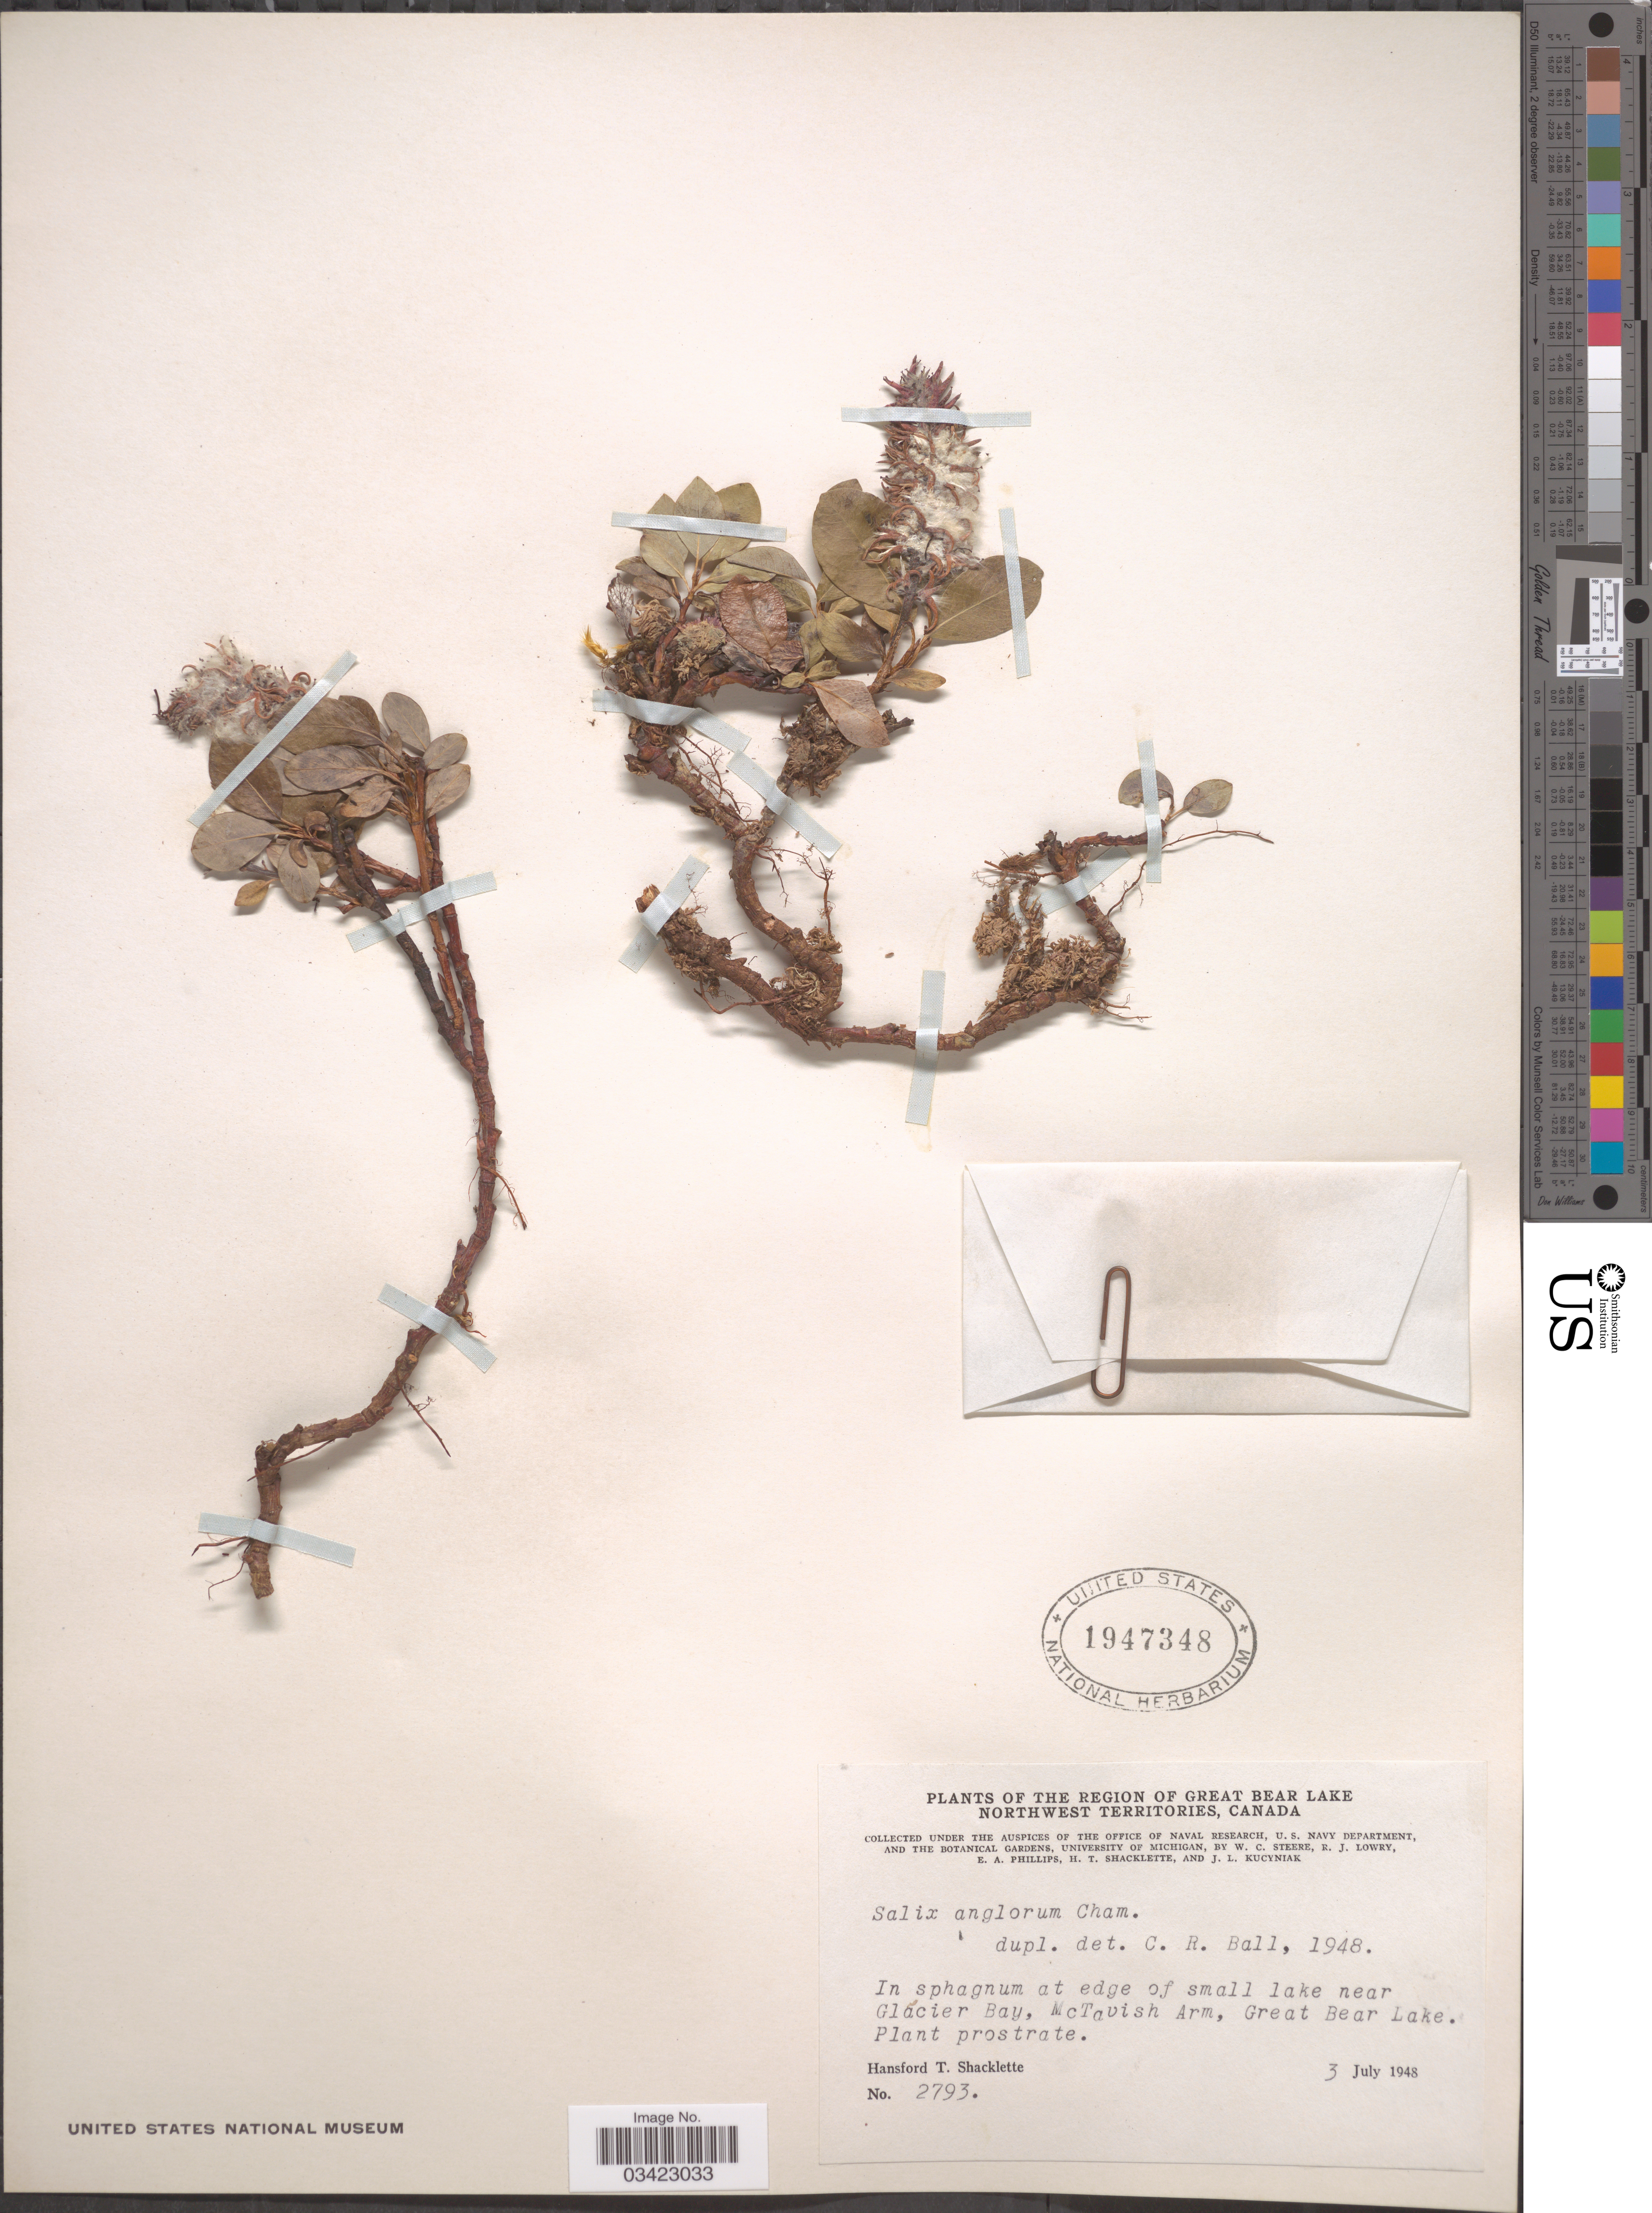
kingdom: Plantae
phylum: Tracheophyta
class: Magnoliopsida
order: Malpighiales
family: Salicaceae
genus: Salix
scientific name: Salix anglorum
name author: Cham.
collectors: W. C. Steere, R. Lowry, E. Phillips, H. Shacklette & J. Kucyniak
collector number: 2793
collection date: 1948-07-03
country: Canada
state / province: Northwest Territories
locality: The Region of Great Bear Lake. Near Glacier Bay, McTavish Arm, Great Bear Lake.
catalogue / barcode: US 1947348